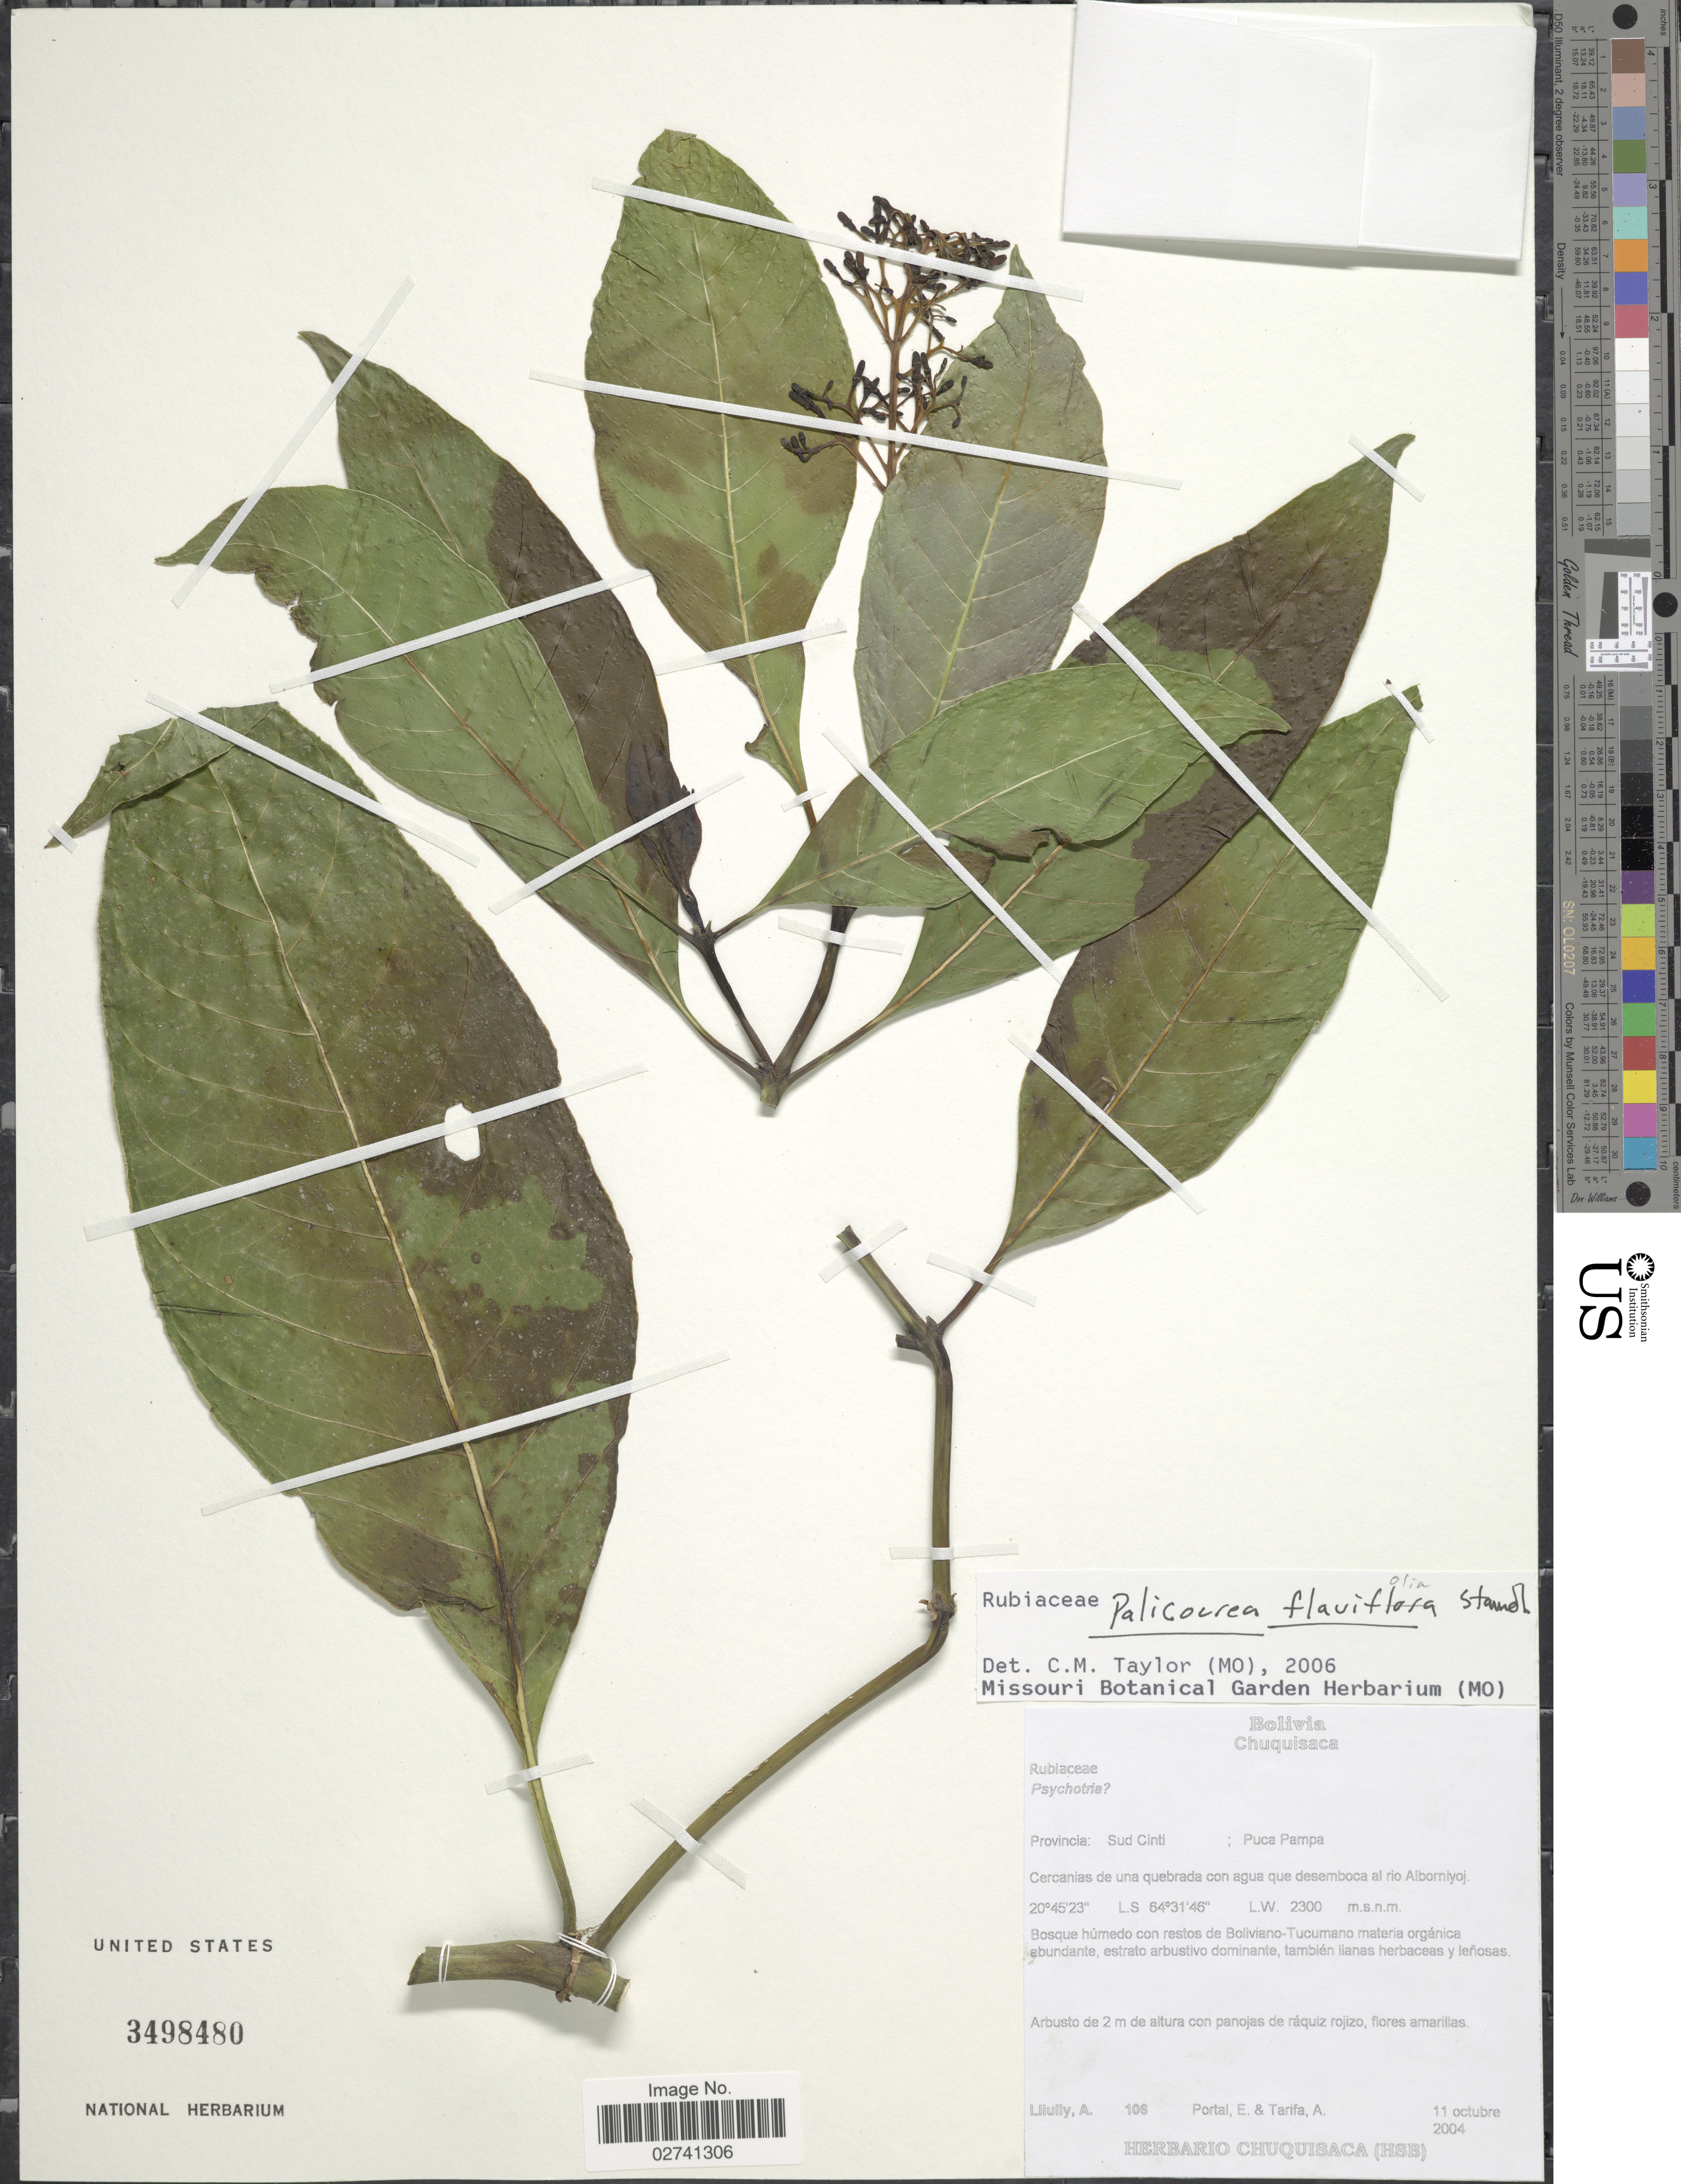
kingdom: Plantae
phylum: Tracheophyta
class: Magnoliopsida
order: Gentianales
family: Rubiaceae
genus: Palicourea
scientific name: Palicourea flavifolia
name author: (Rusby) Standl.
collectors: A. Lliully, E. Portal & A. Tarifa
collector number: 106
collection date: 2004-10-11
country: Bolivia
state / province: Chuquisaca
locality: Sud Cinti; Puca Pampa. Cercanias de una quebrada con agua que desemboca al rio Alborniyoj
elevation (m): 2300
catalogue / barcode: US 3498480